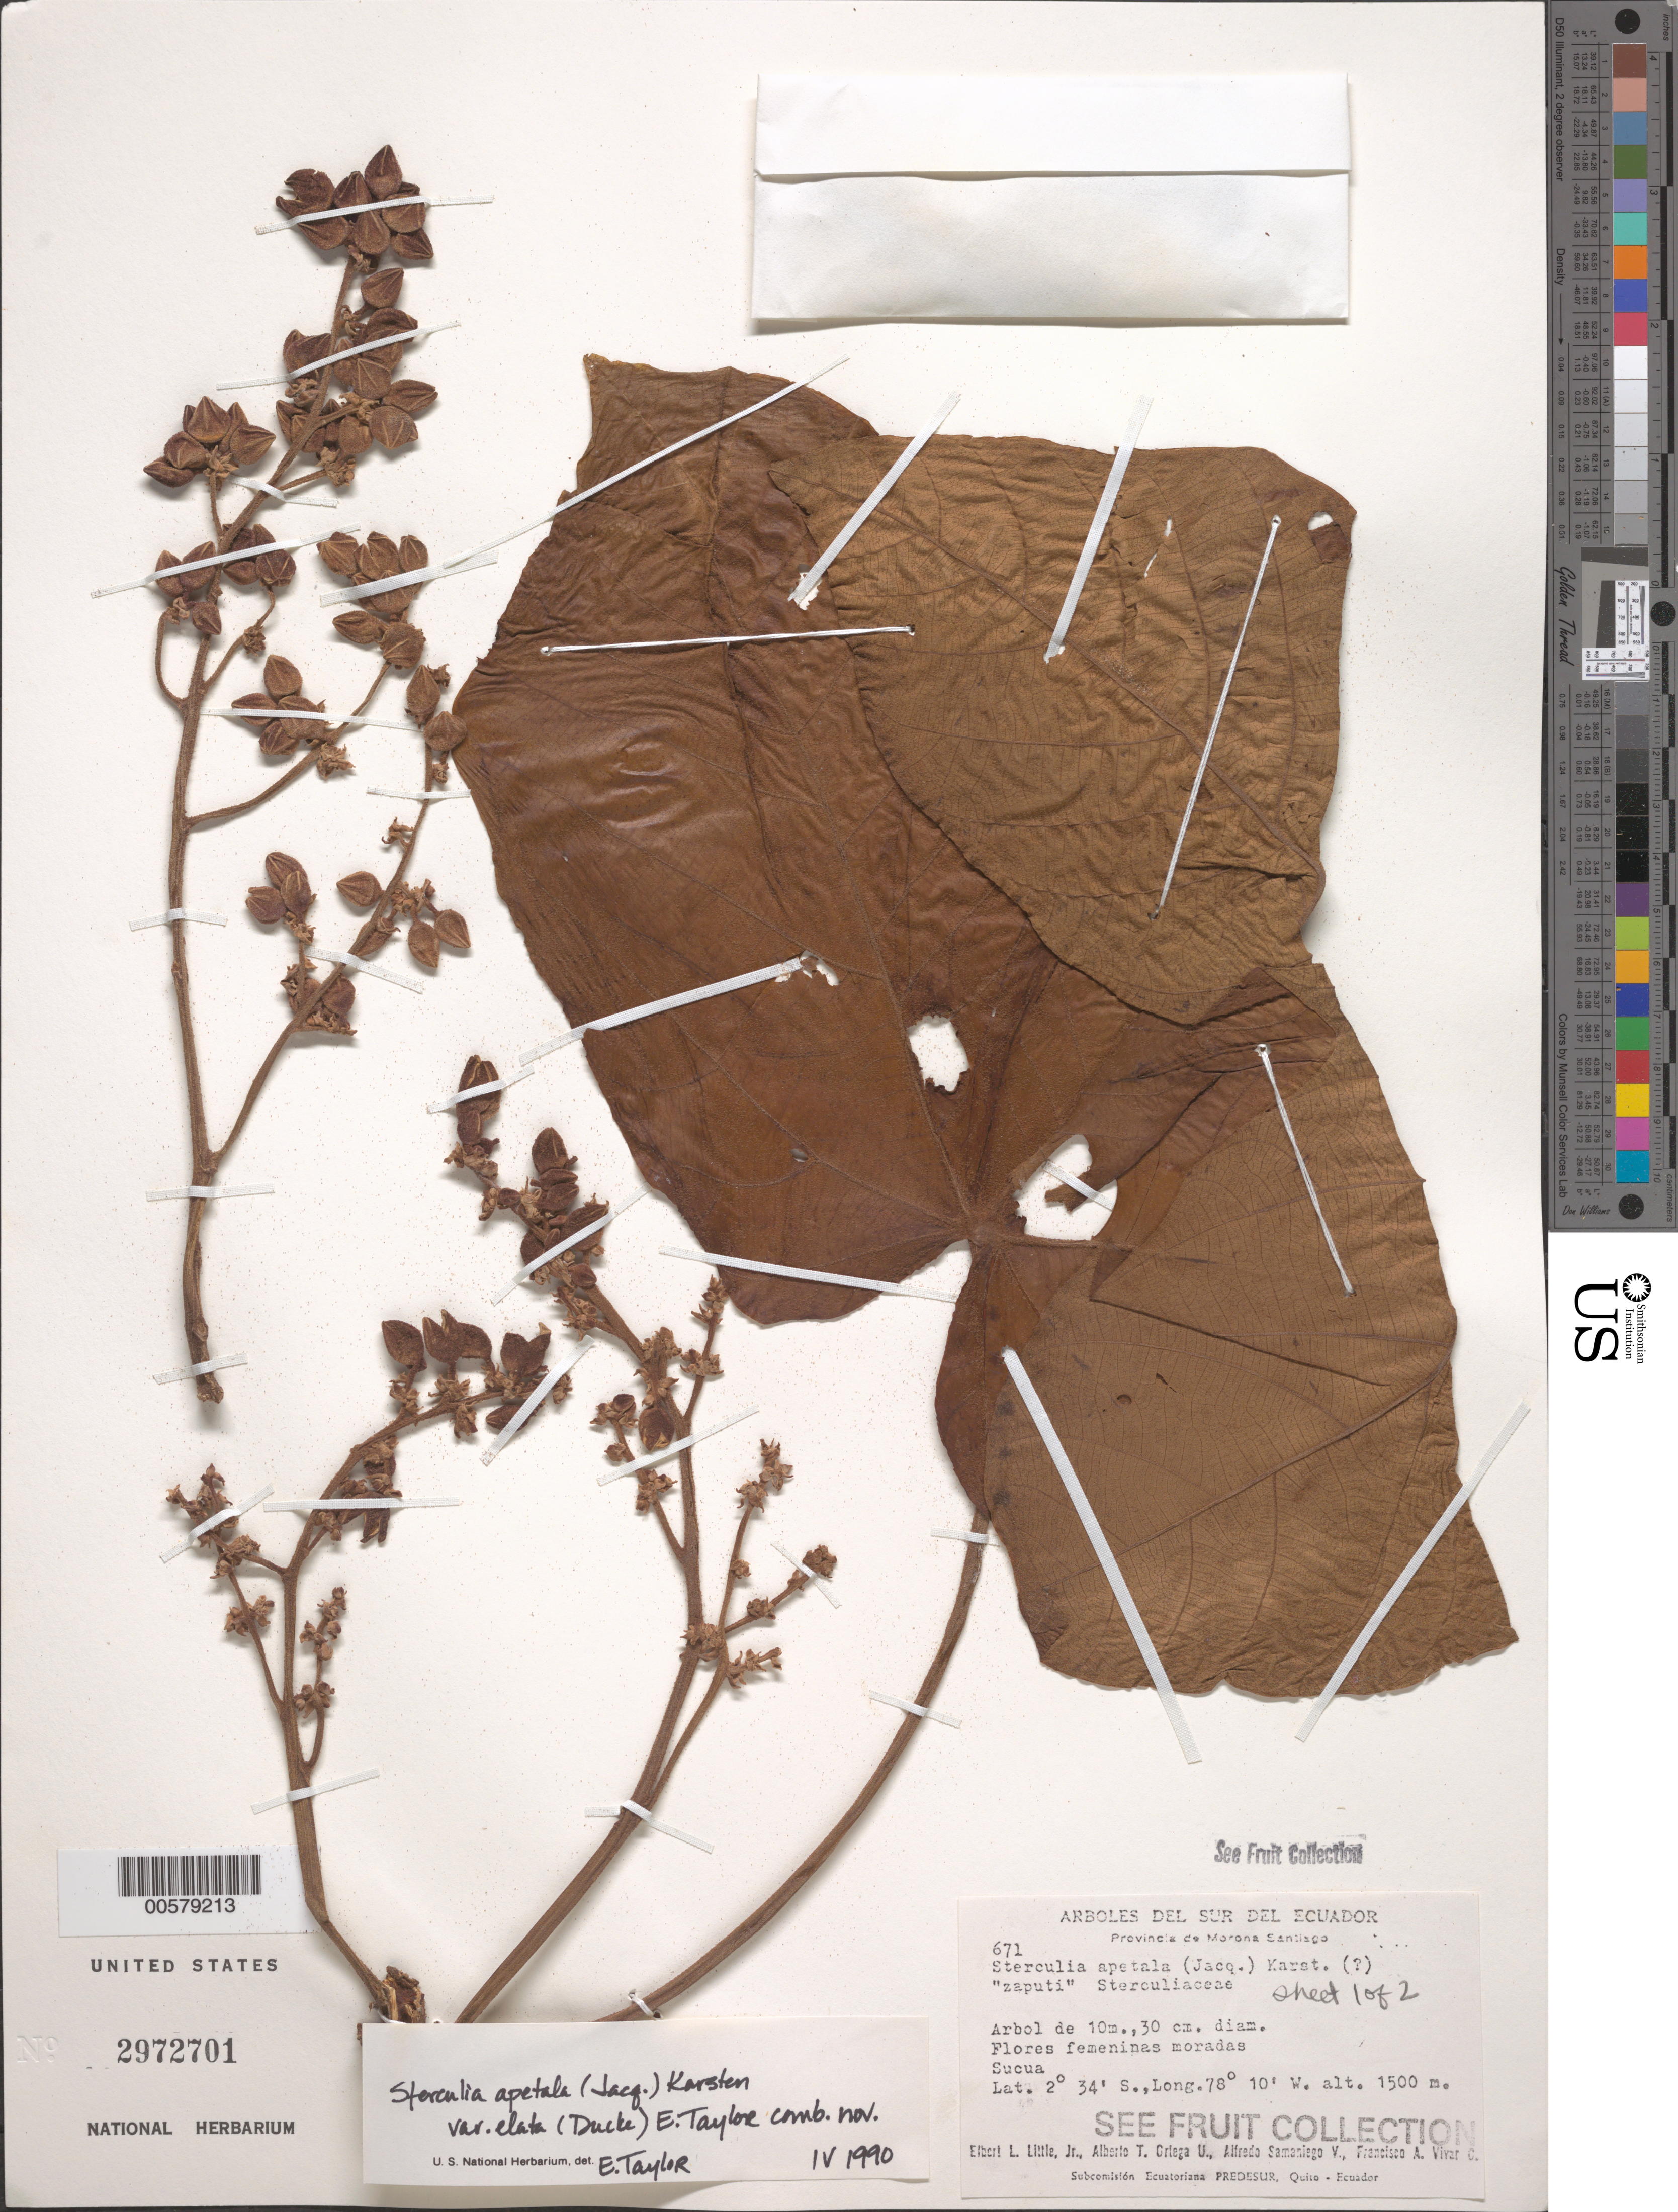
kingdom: Plantae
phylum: Tracheophyta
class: Magnoliopsida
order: Malvales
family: Malvaceae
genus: Sterculia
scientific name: Sterculia apetala var. elata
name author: (Jacq.) H. Karst.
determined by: Taylor, E. L.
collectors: E. L. Little, A. T. Ortega U., A. V. Samaniego & F. A. Vivar C.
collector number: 671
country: Ecuador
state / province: Morona-Santiago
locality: Sucua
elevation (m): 1500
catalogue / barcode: US 2972701